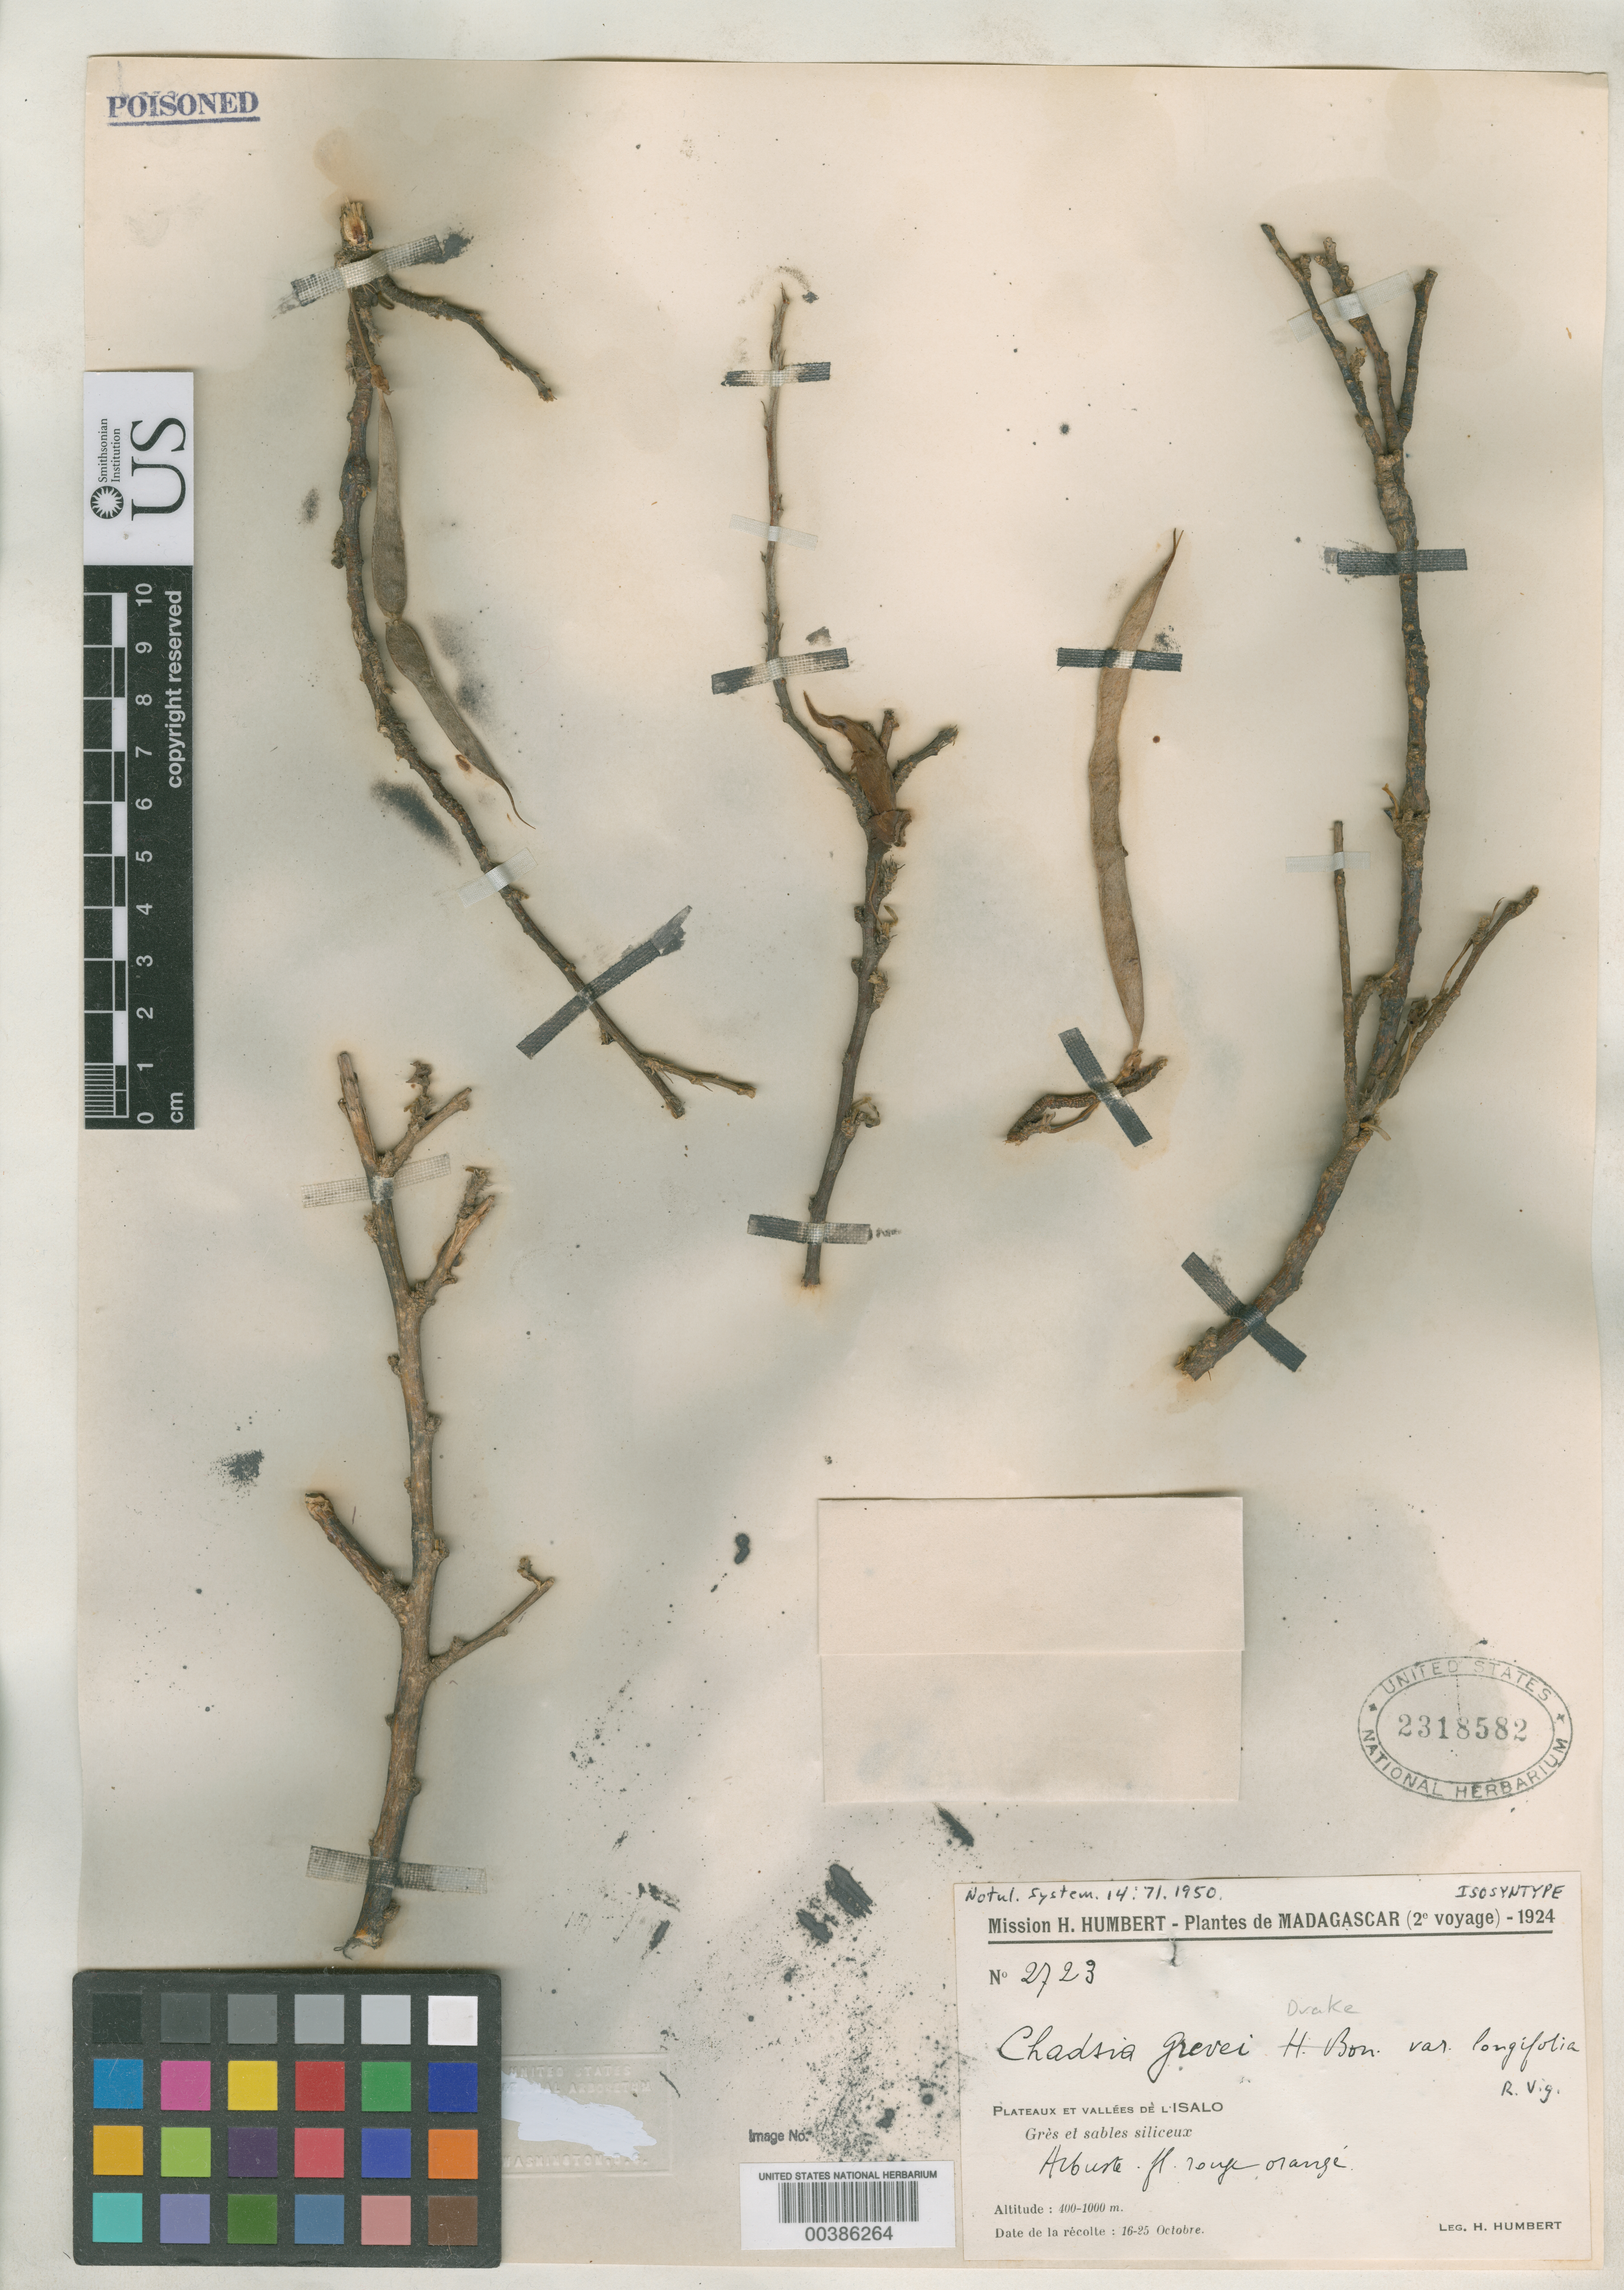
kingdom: Plantae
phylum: Tracheophyta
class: Magnoliopsida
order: Fabales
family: Fabaceae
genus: Chadsia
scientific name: Chadsia grevei var. longifolia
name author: R. Vig.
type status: Isosyntype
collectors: H. Humbert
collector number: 2723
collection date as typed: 16 Oct 1924 to 25 Oct 1924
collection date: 1924-10-16/1924-10-25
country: Madagascar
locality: Plateaux et Vallee de L'Isalo.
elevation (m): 400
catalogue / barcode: US 2318582